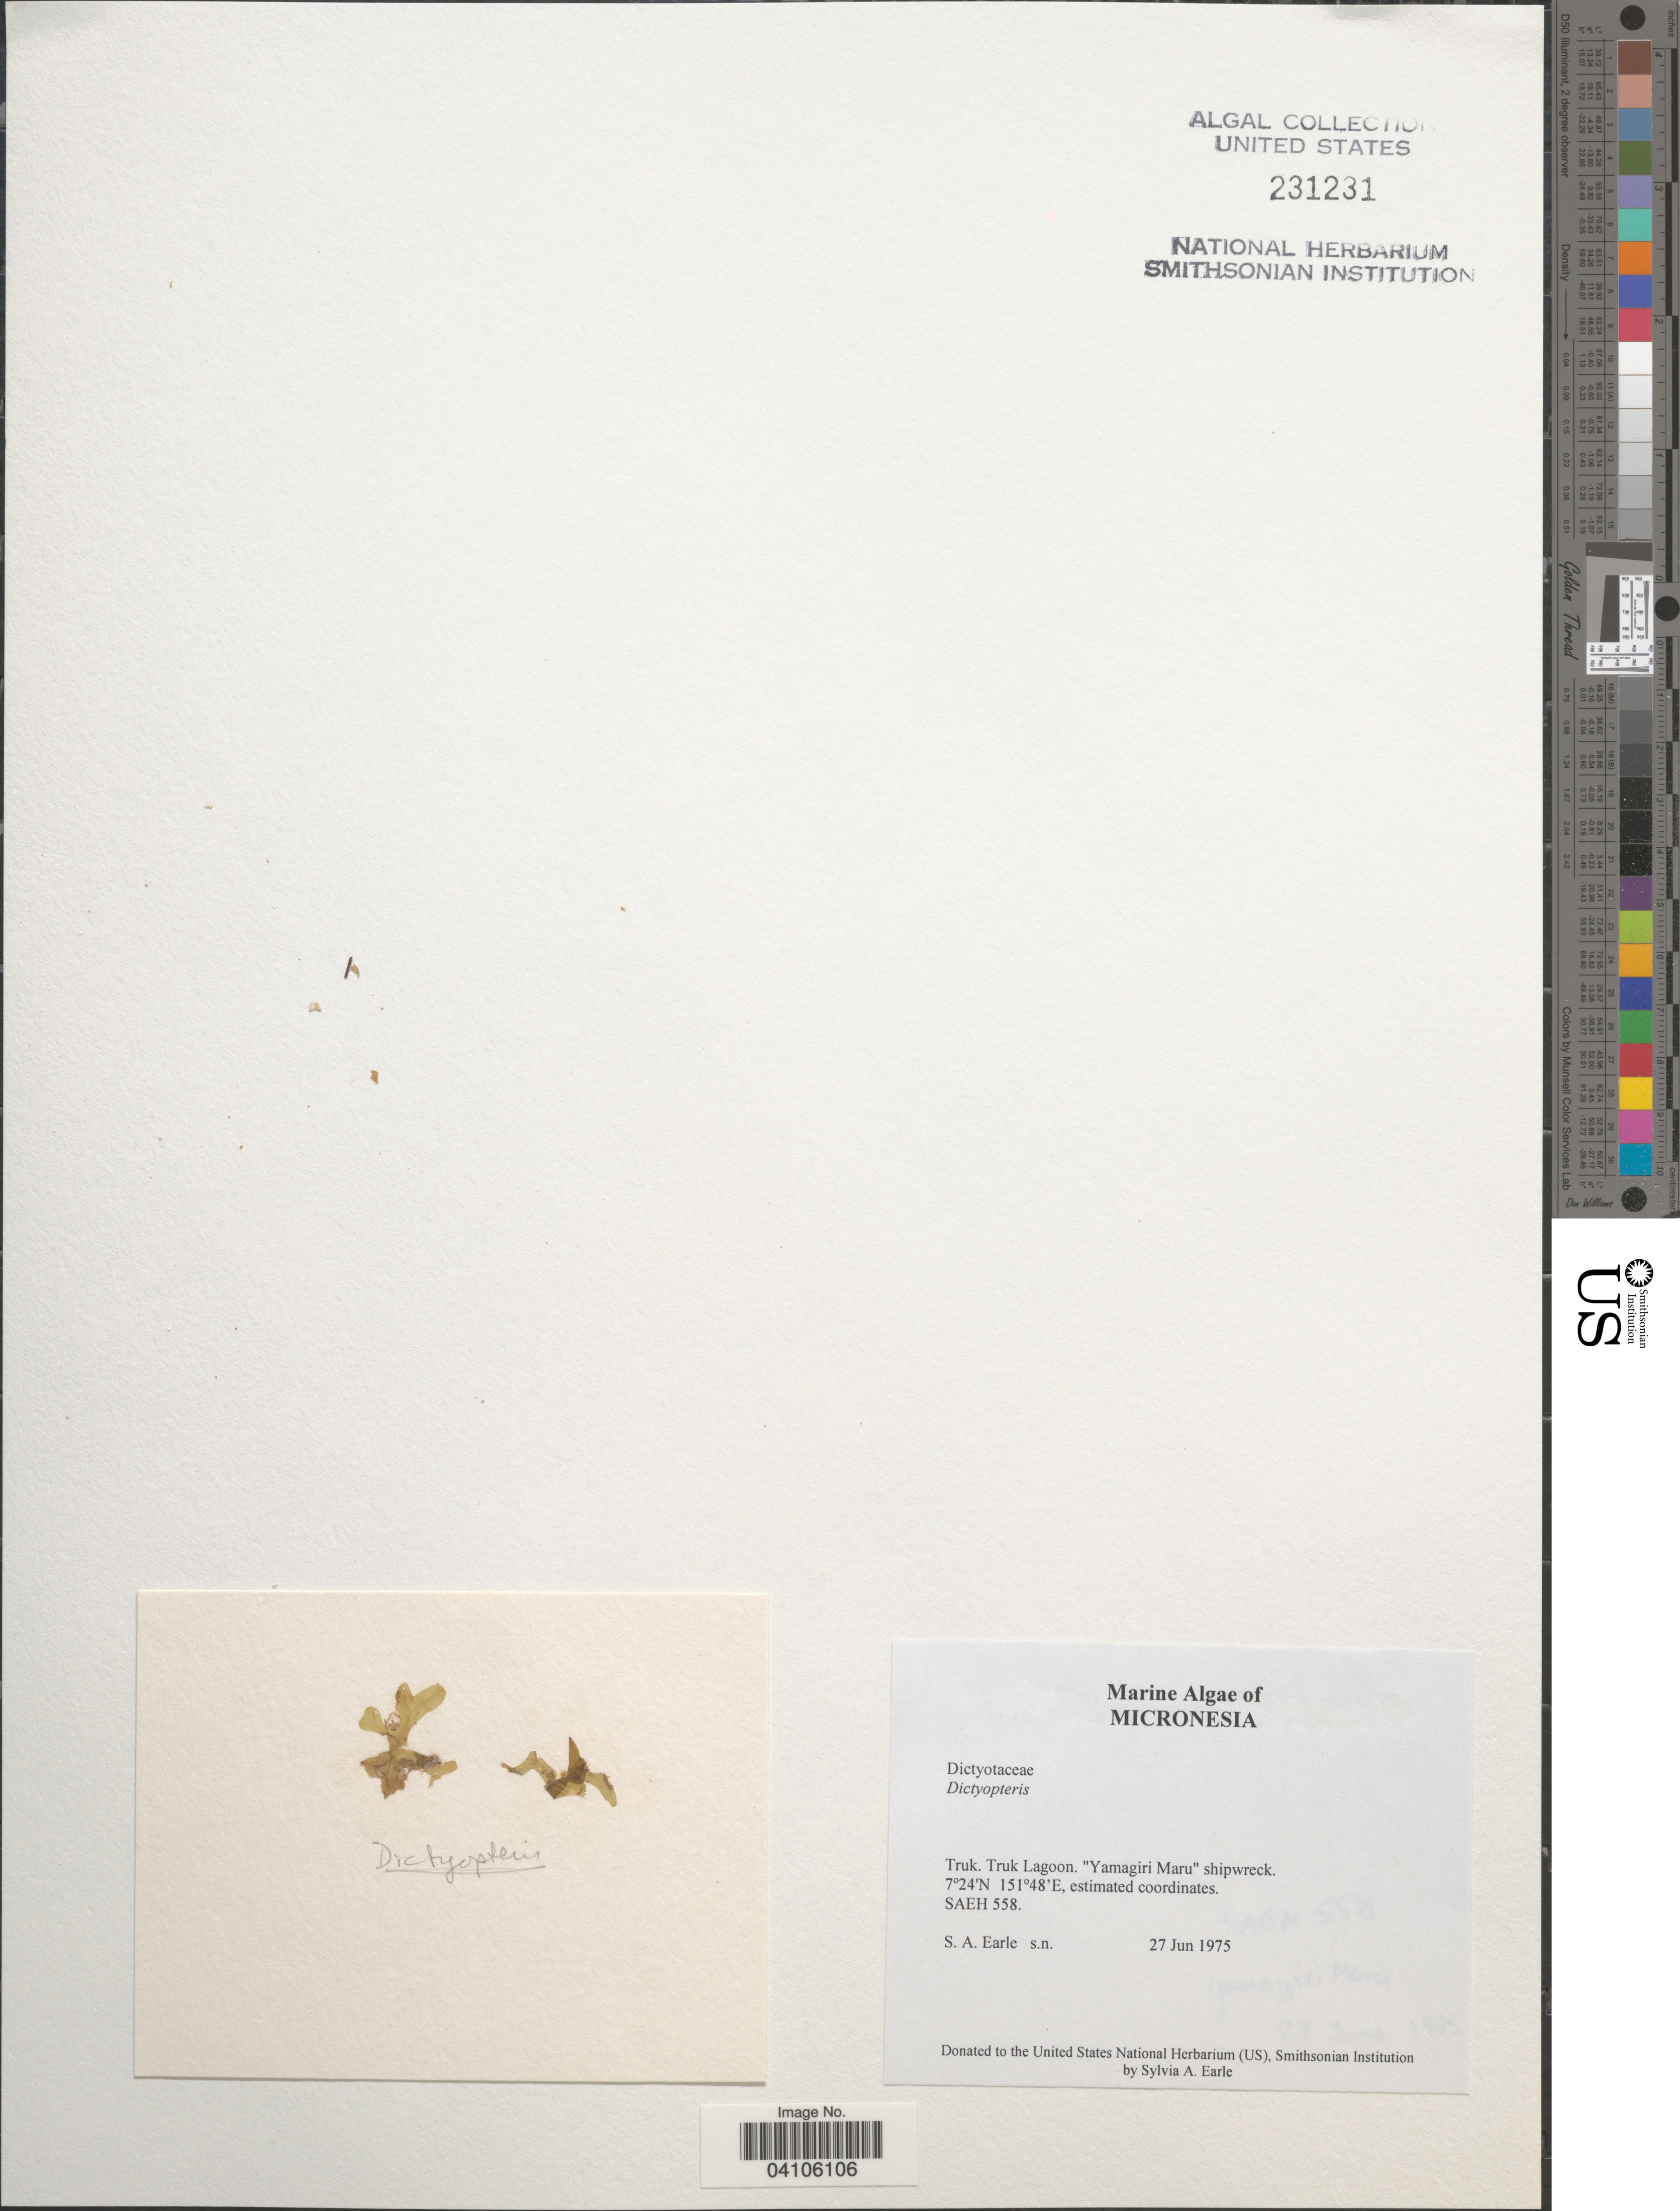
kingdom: Chromista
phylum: Ochrophyta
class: Phaeophyceae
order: Dictyotales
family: Dictyotaceae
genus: Dictyopteris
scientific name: Dictyopteris sp.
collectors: S. A. Earle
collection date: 1975-06-27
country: Micronesia, Federated States of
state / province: Truk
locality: Micronesia. Truk Lagoon. "Yamagiri Maru" shipwreck.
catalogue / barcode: US 231231